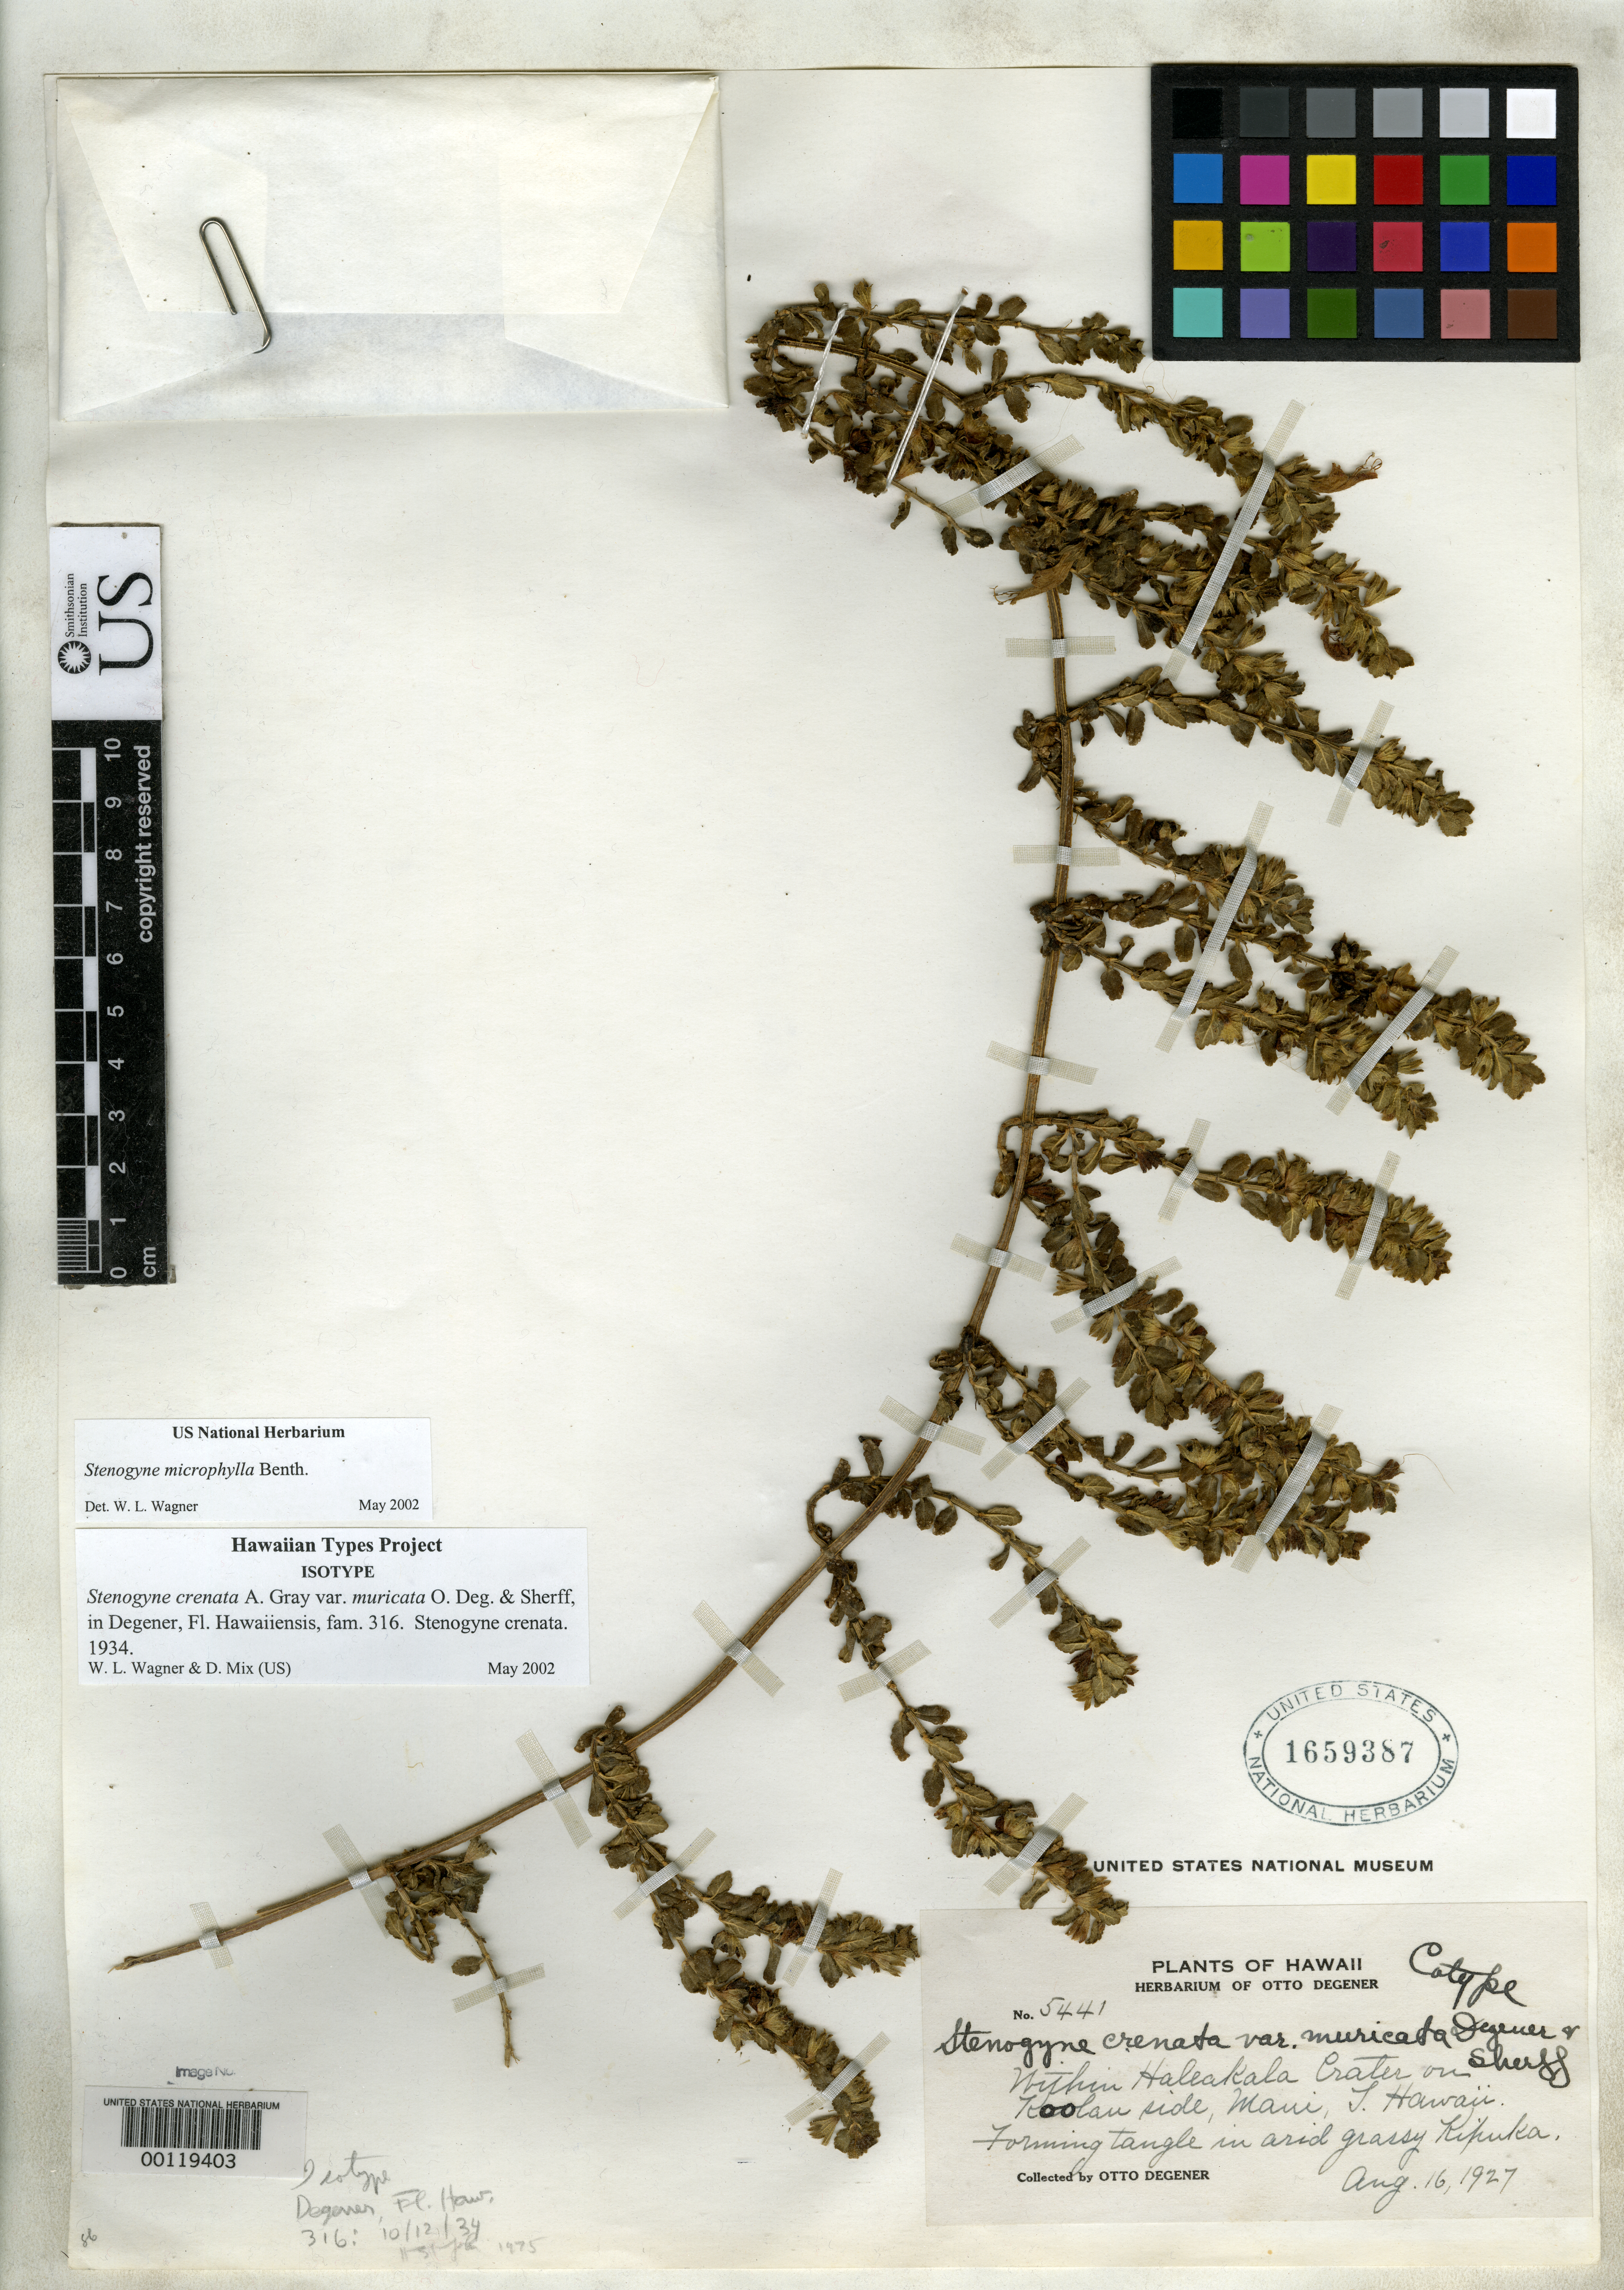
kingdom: Plantae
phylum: Tracheophyta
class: Magnoliopsida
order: Lamiales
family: Lamiaceae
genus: Stenogyne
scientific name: Stenogyne crenata var. muricata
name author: O. Deg. & Sherff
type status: Isotype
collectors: O. Degener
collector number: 5441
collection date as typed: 16 Aug 1927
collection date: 1927-08-16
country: United States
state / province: Hawaii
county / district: Maui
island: Maui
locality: Maui, Haleakala Crater on Koolau side.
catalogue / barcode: US 1659387